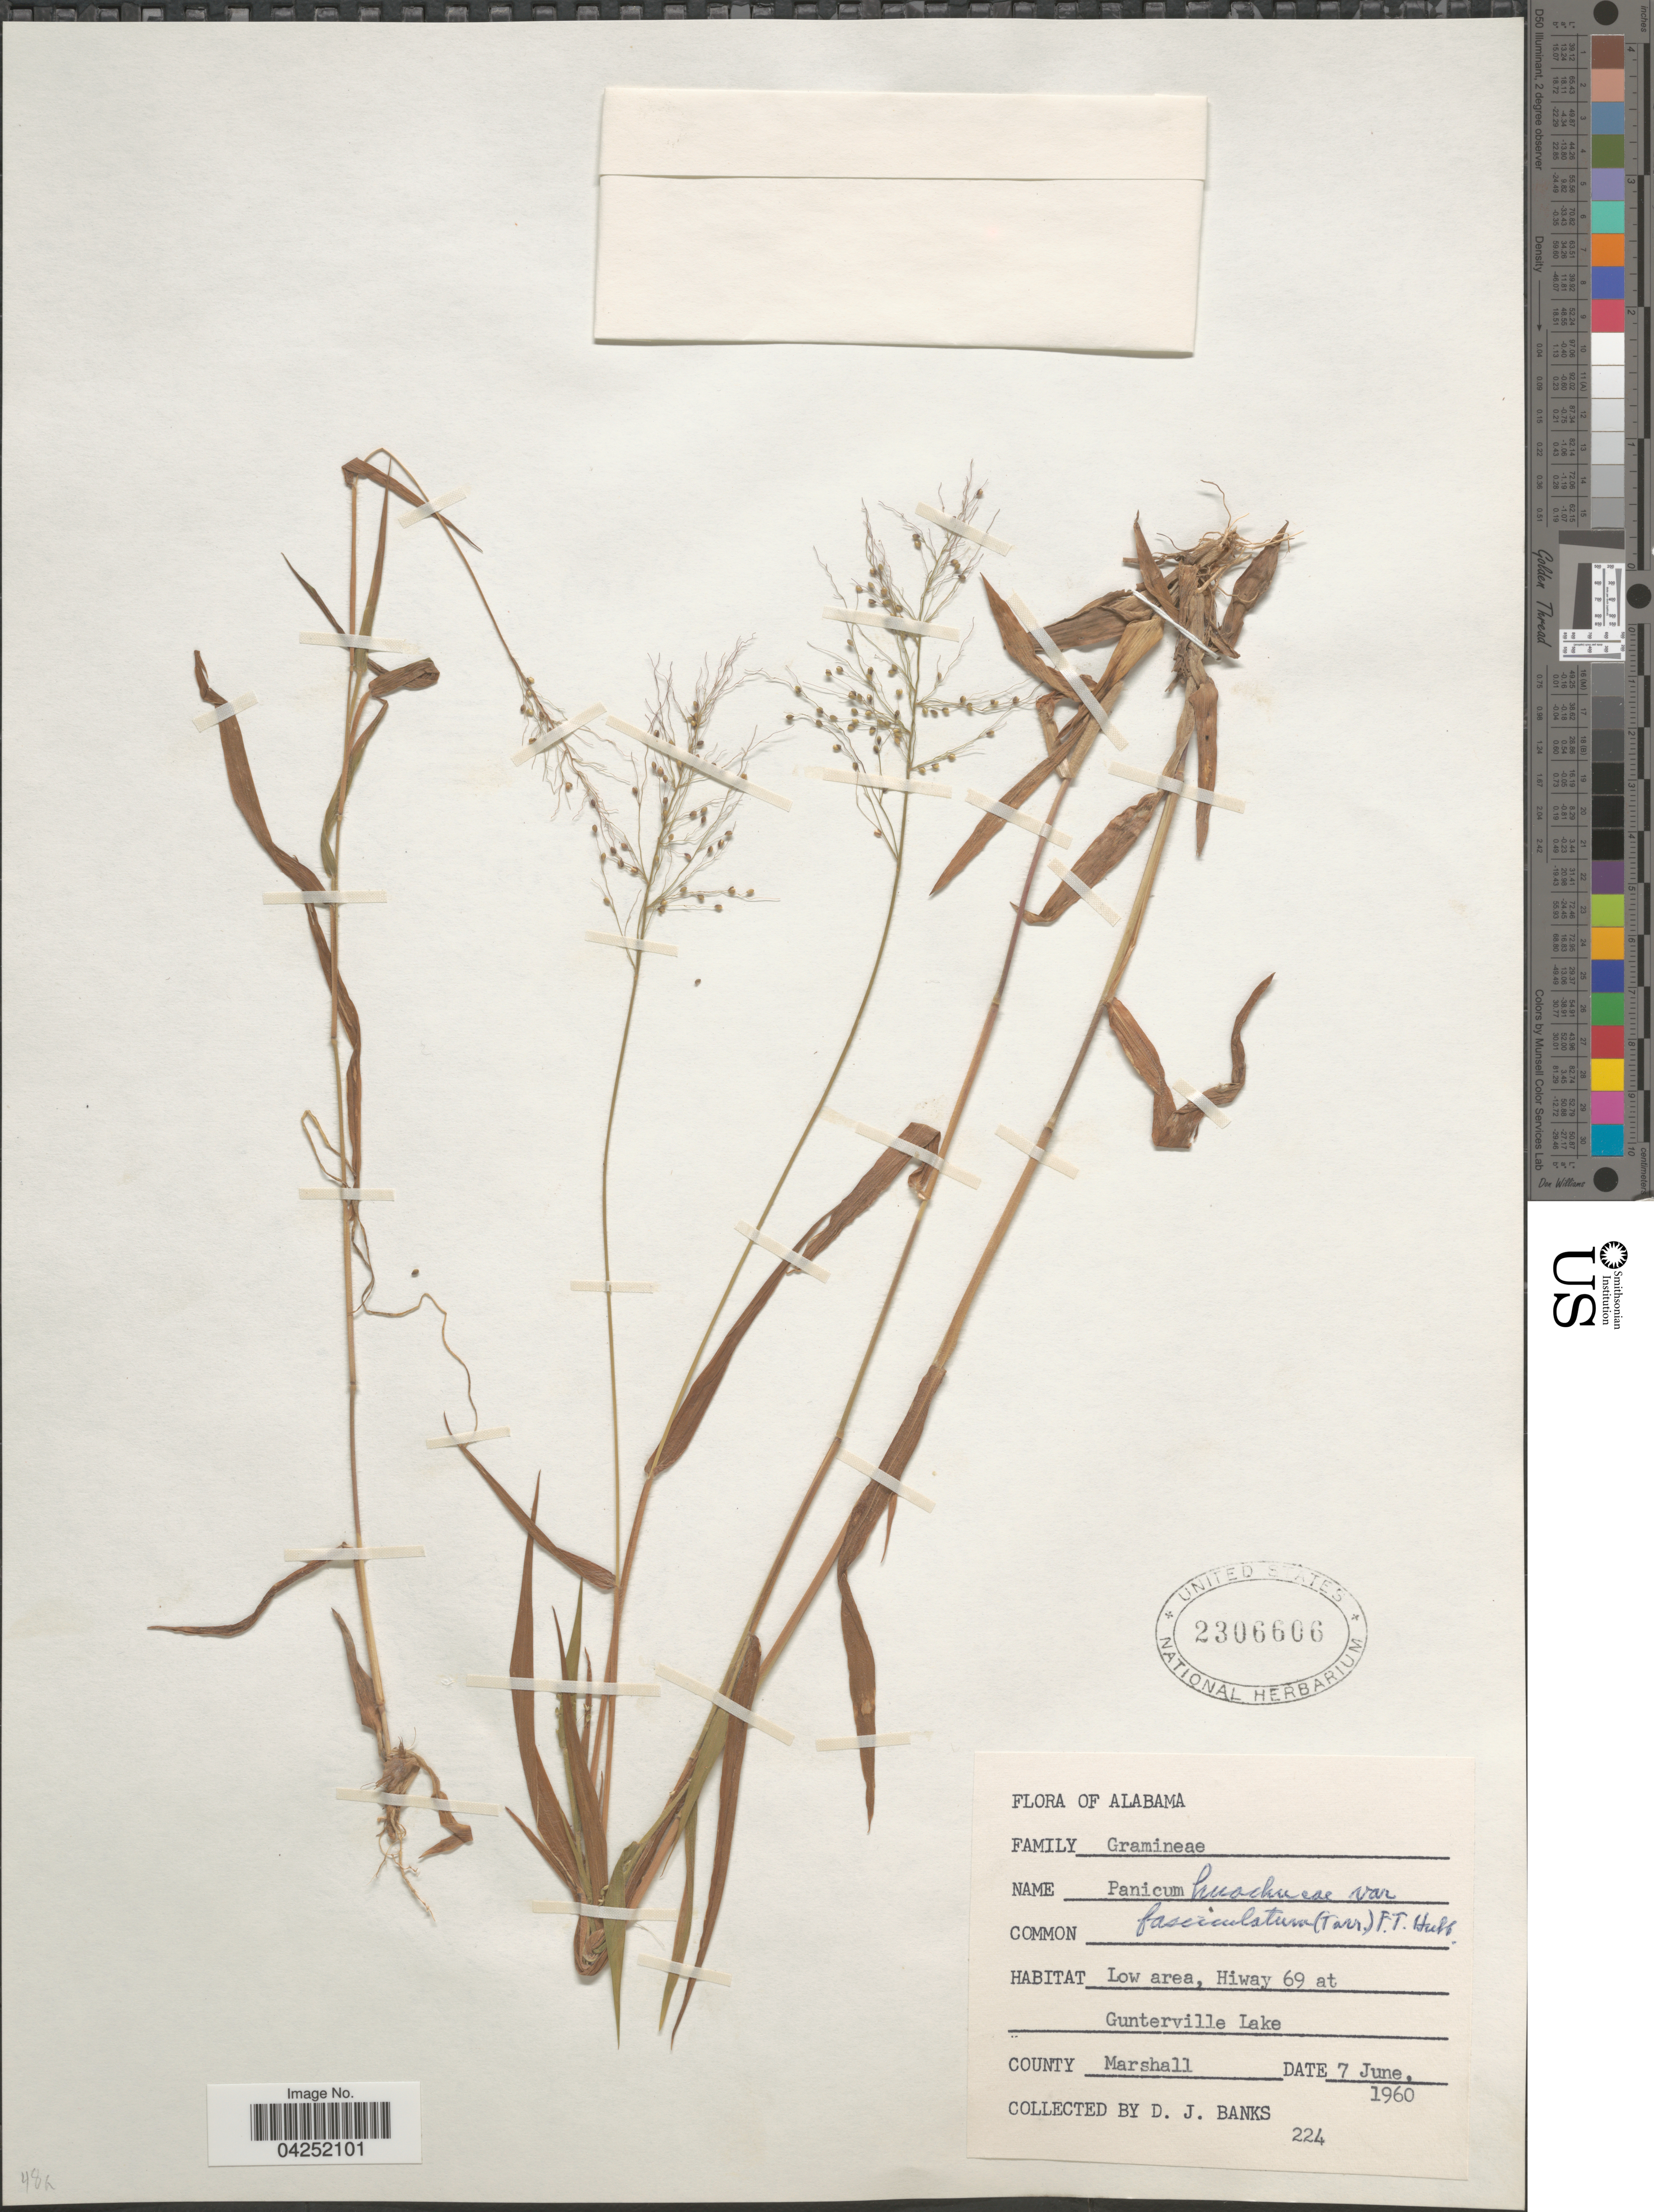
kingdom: Plantae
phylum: Tracheophyta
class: Liliopsida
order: Poales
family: Poaceae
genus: Dichanthelium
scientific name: Dichanthelium acuminatum var. lindheimeri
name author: (Nash) Gould & C.A. Clark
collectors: D. J. Banks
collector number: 224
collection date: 1960-06-07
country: United States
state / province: Alabama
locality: Low area, Hiway 69 at Gunterville Lake. County Marshall.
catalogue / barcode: US 2306606